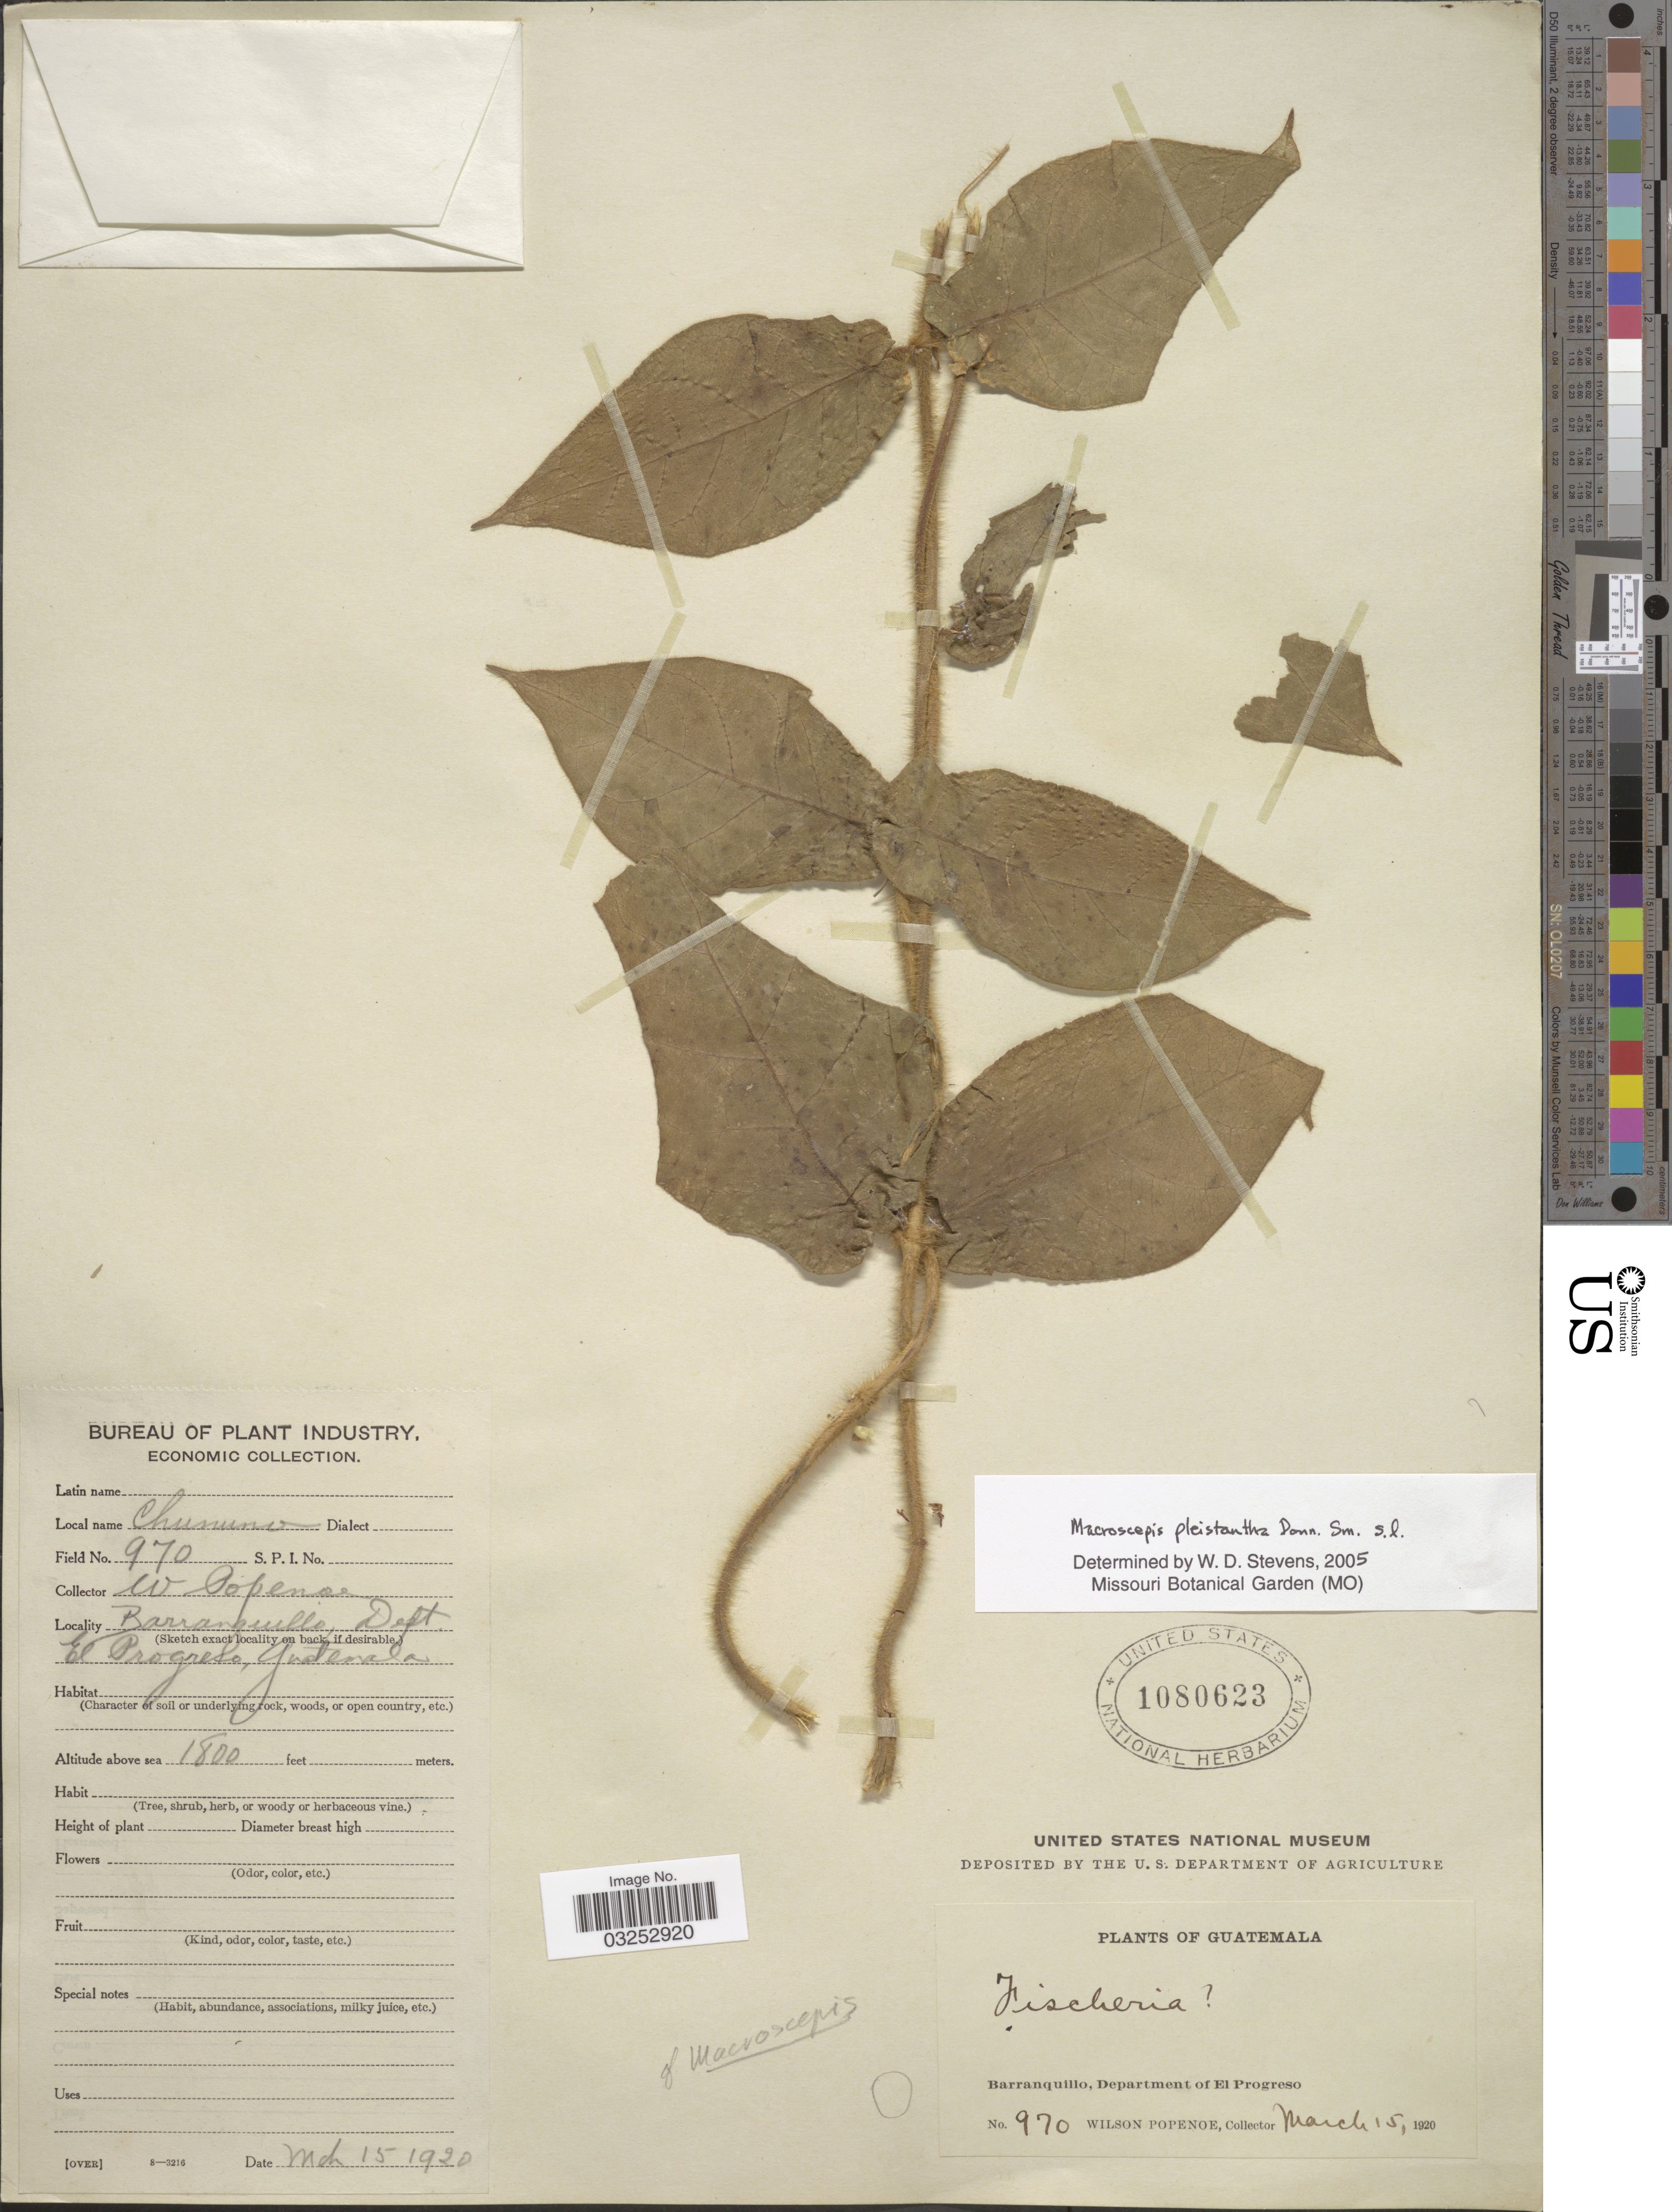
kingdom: Plantae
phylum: Tracheophyta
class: Magnoliopsida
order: Gentianales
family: Apocynaceae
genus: Macroscepis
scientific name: Macroscepis pleistantha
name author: Donn. Sm.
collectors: F. Popenoe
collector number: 970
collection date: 1920-03-15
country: Guatemala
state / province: El Progreso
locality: Barranquillo, Department of El Progreso.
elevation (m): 549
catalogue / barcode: US 1080623